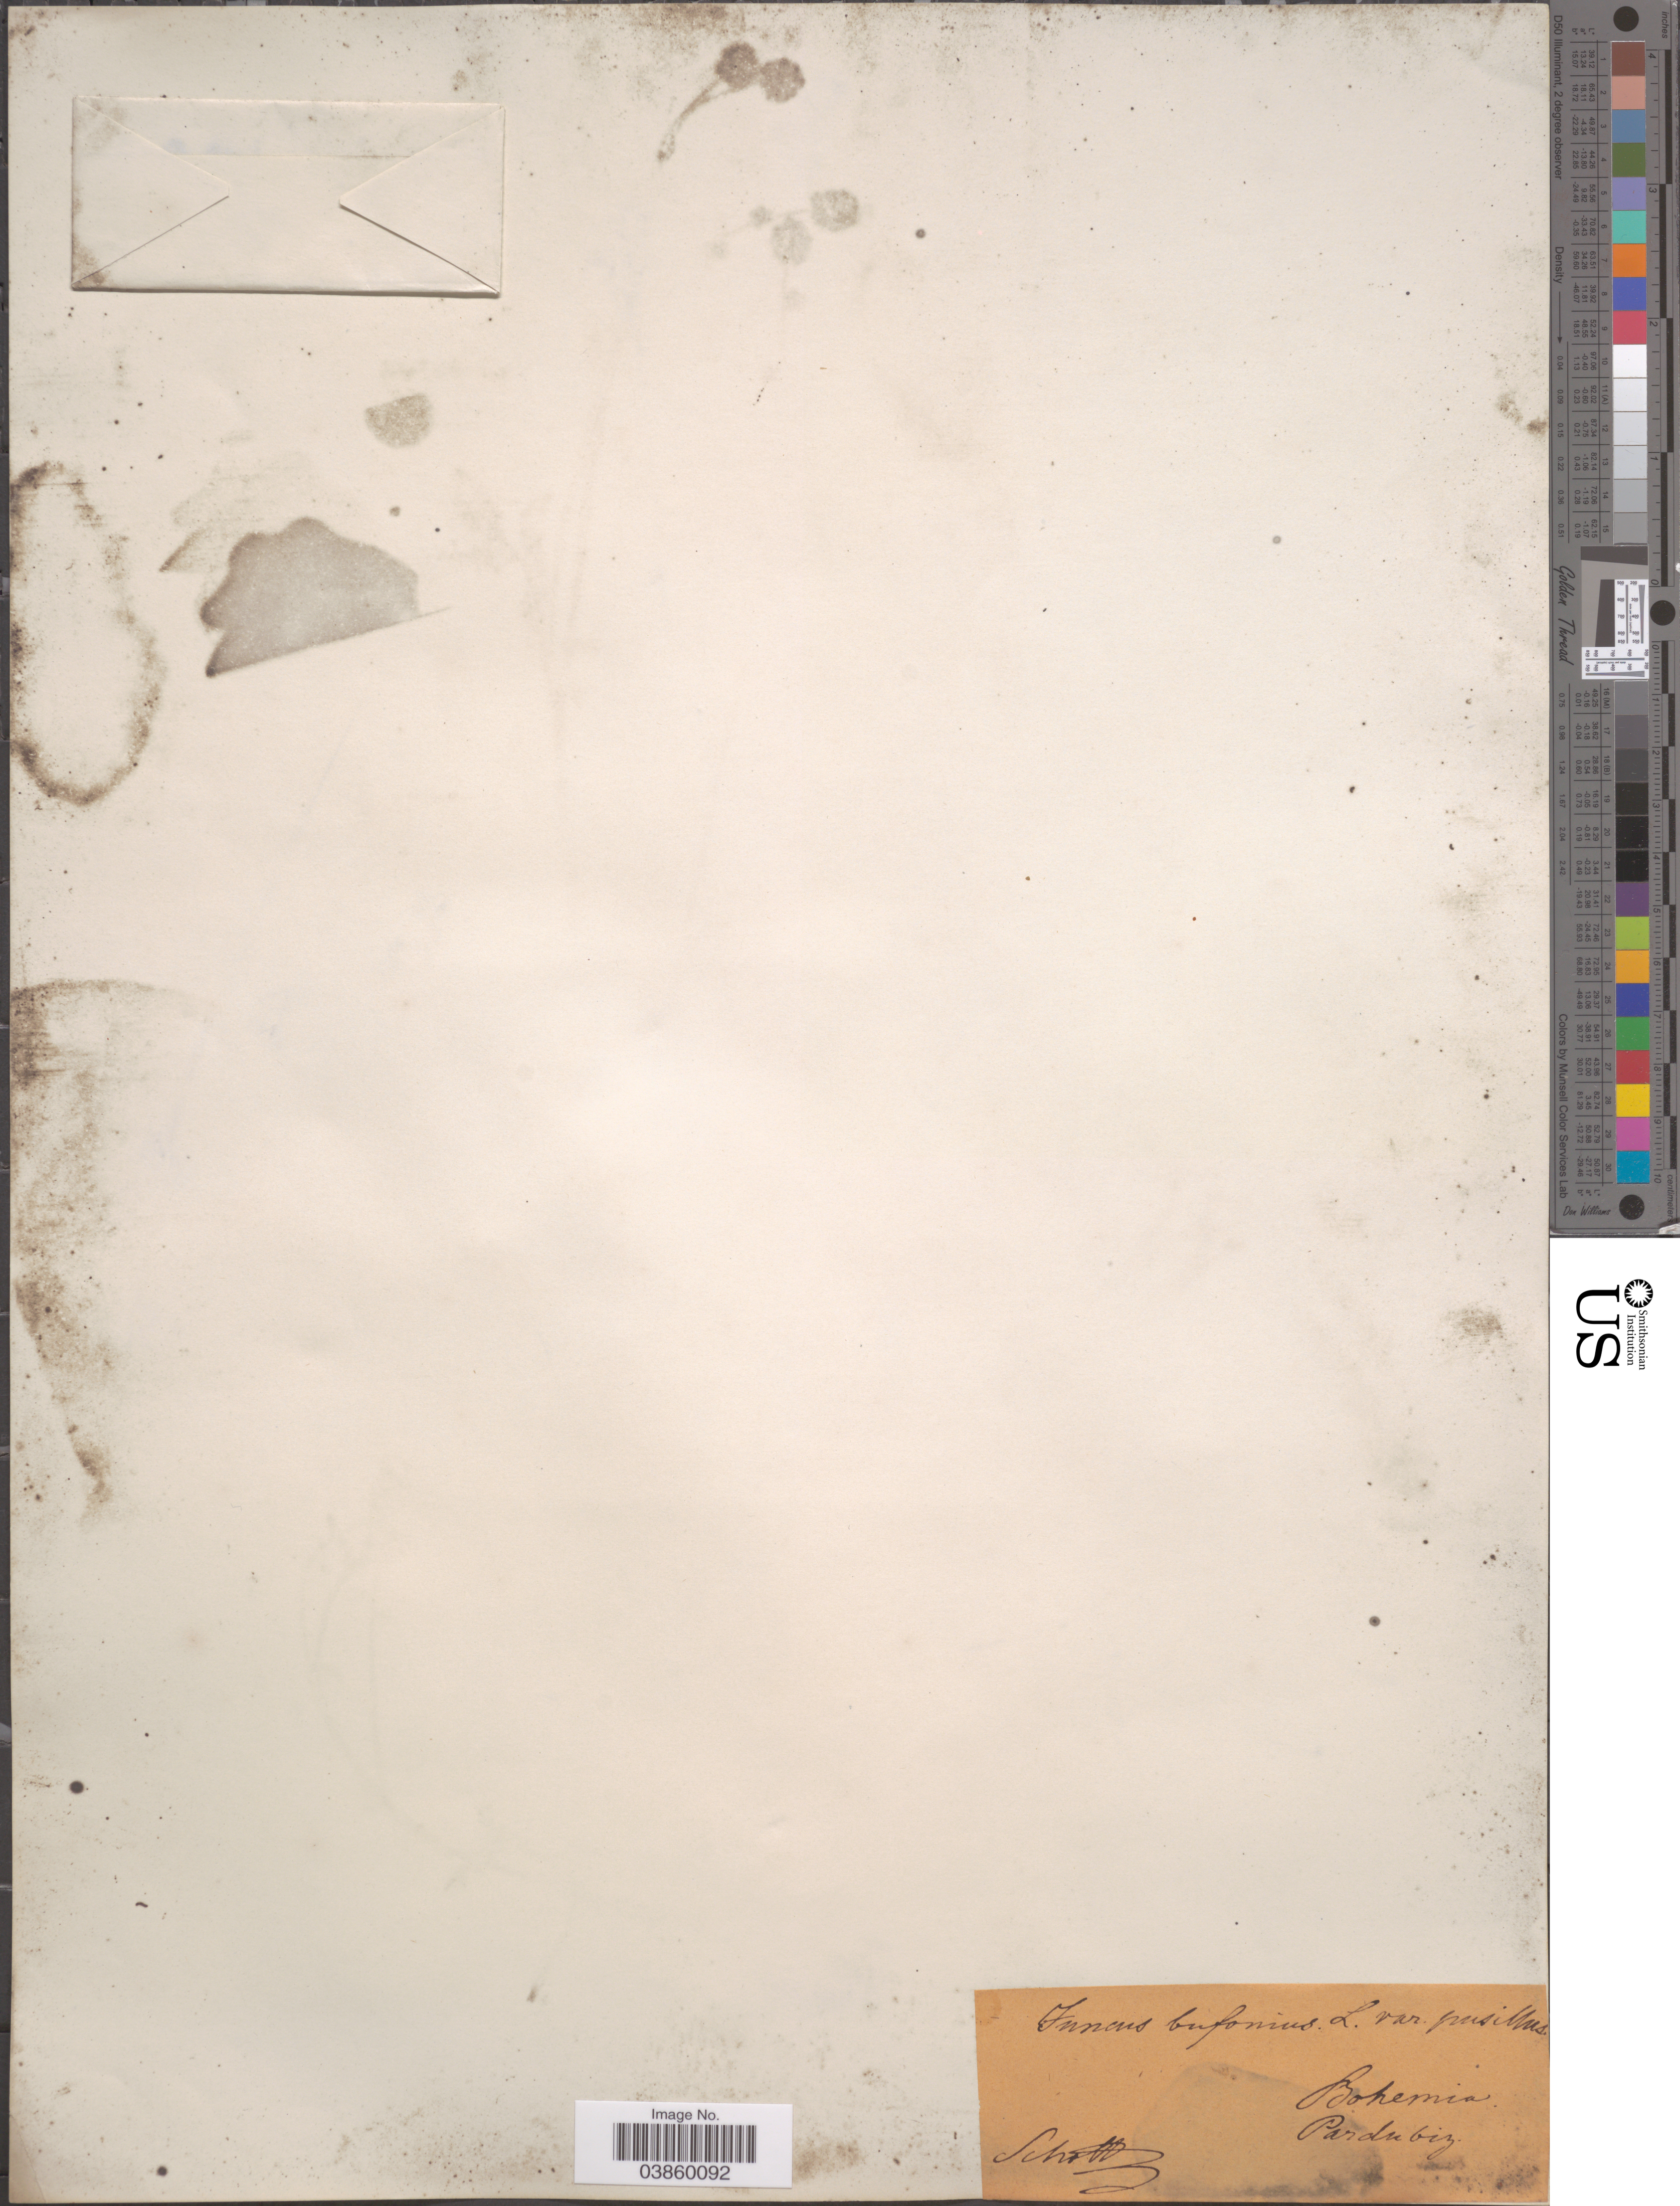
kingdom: Plantae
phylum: Tracheophyta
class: Liliopsida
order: Poales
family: Juncaceae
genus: Juncus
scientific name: Juncus bufonius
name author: L.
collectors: -. Schottz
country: Czechia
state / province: Pardubice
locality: Bohemia. Pardubiz.